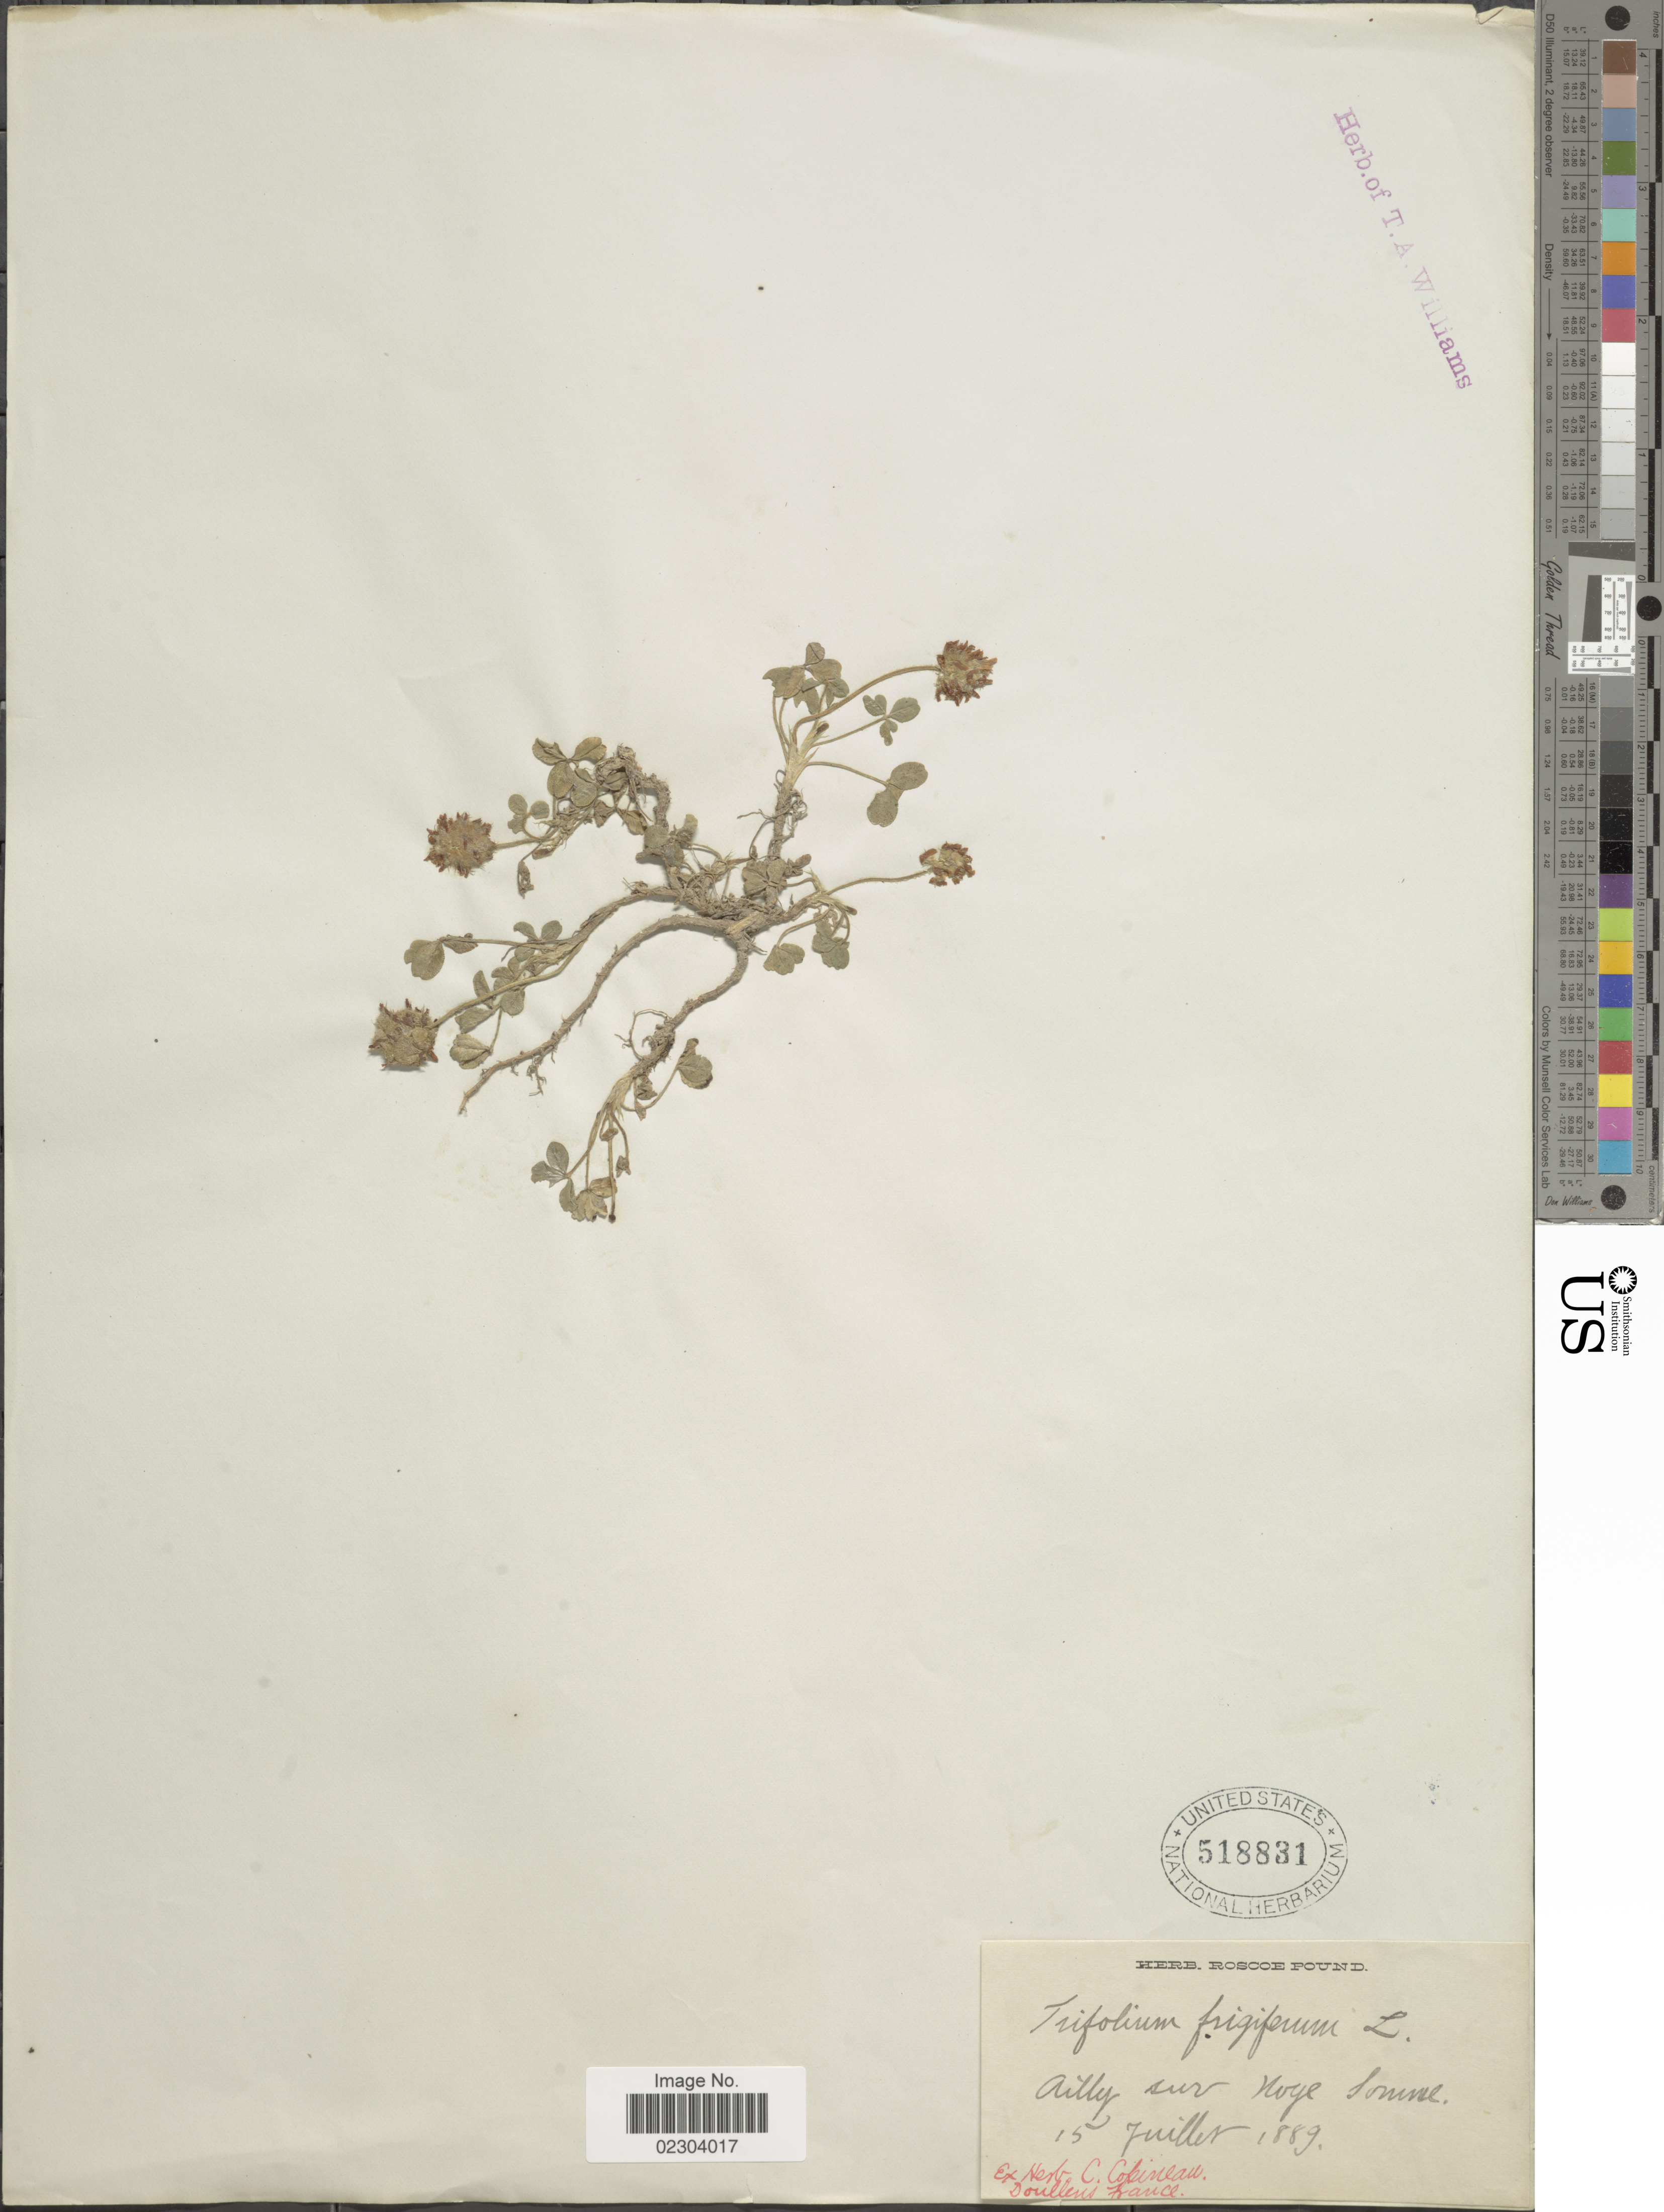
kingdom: Plantae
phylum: Tracheophyta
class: Magnoliopsida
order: Fabales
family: Fabaceae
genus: Trifolium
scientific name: Trifolium fragiferum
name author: L.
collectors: ex herb. C. Copineau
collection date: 1889-07-15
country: France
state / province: Hauts-de-France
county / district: Somme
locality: Ailly sur Noye, Somme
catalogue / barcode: US 518831